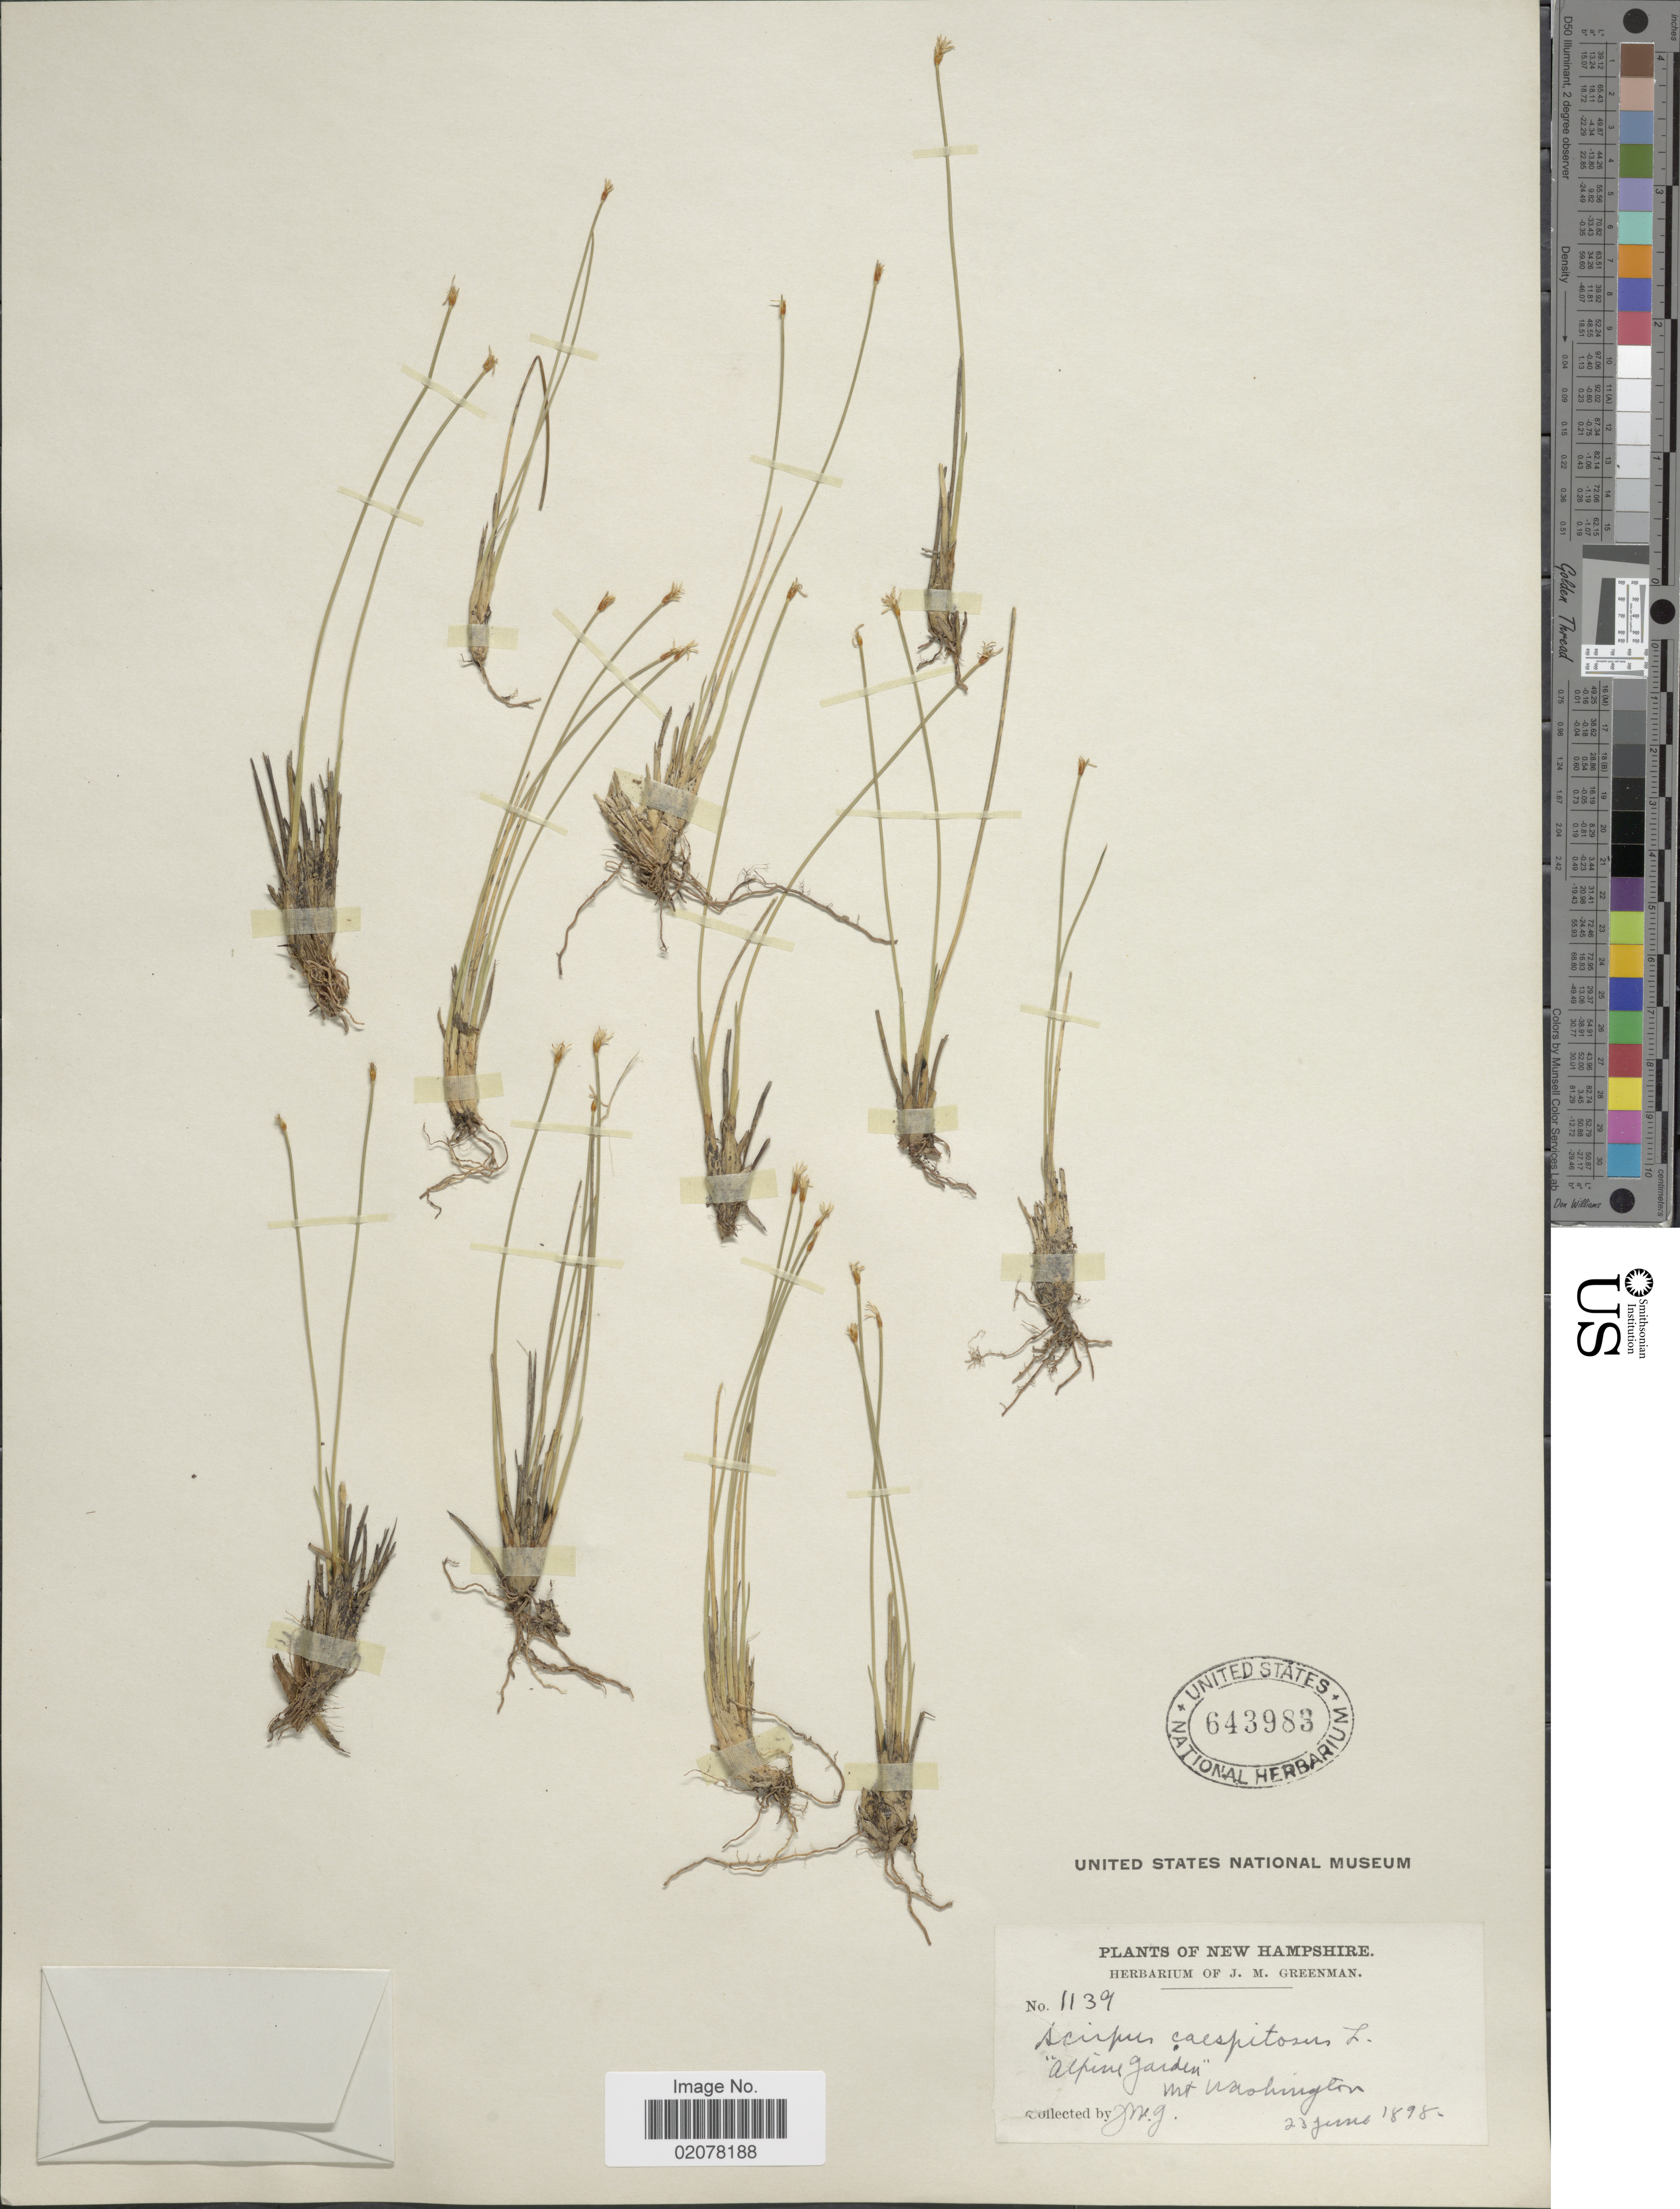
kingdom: Plantae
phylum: Tracheophyta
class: Liliopsida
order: Poales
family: Cyperaceae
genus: Trichophorum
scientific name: Trichophorum cespitosum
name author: (L.) Hartm.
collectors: J. M. Greenman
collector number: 1139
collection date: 1898-06-23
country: United States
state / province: New Hampshire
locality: Alpine Garden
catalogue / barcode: US 643983